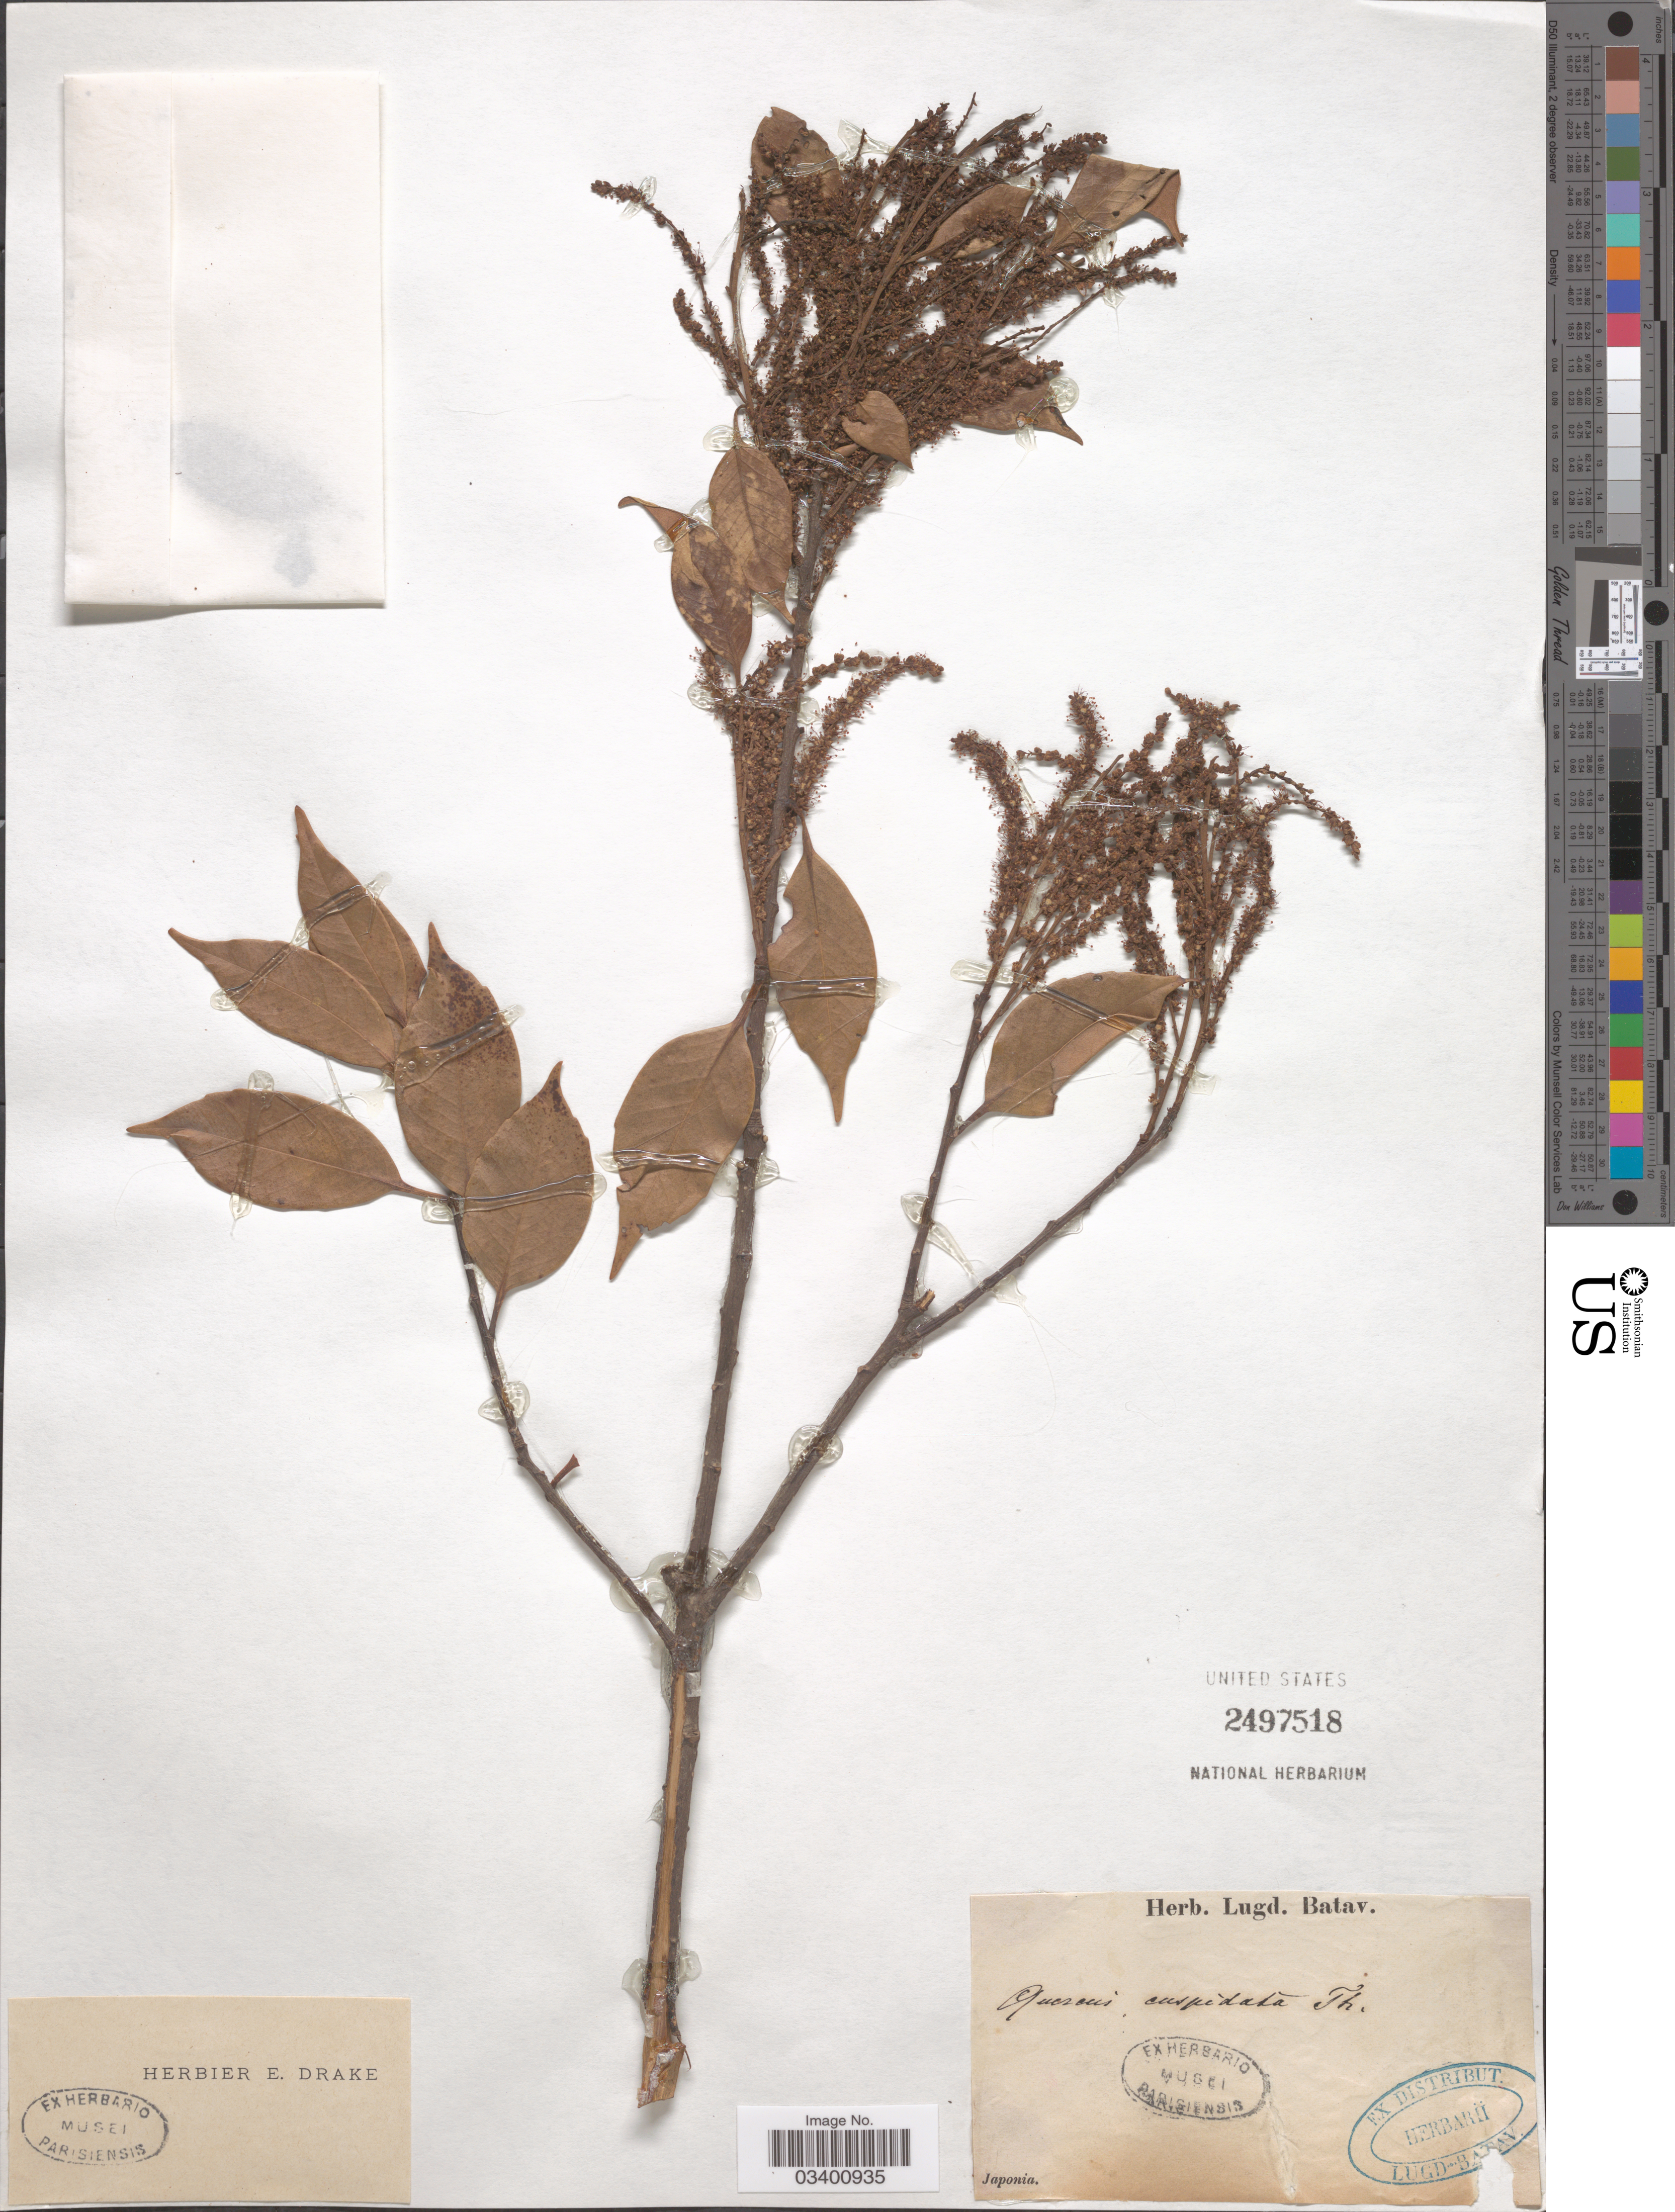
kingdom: Plantae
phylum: Tracheophyta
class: Magnoliopsida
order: Fagales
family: Fagaceae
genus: Castanopsis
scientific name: Castanopsis cuspidata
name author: (Thunb.) Schottky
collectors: Ex herb. Lugd. Batav.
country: Japan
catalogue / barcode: US 2497518